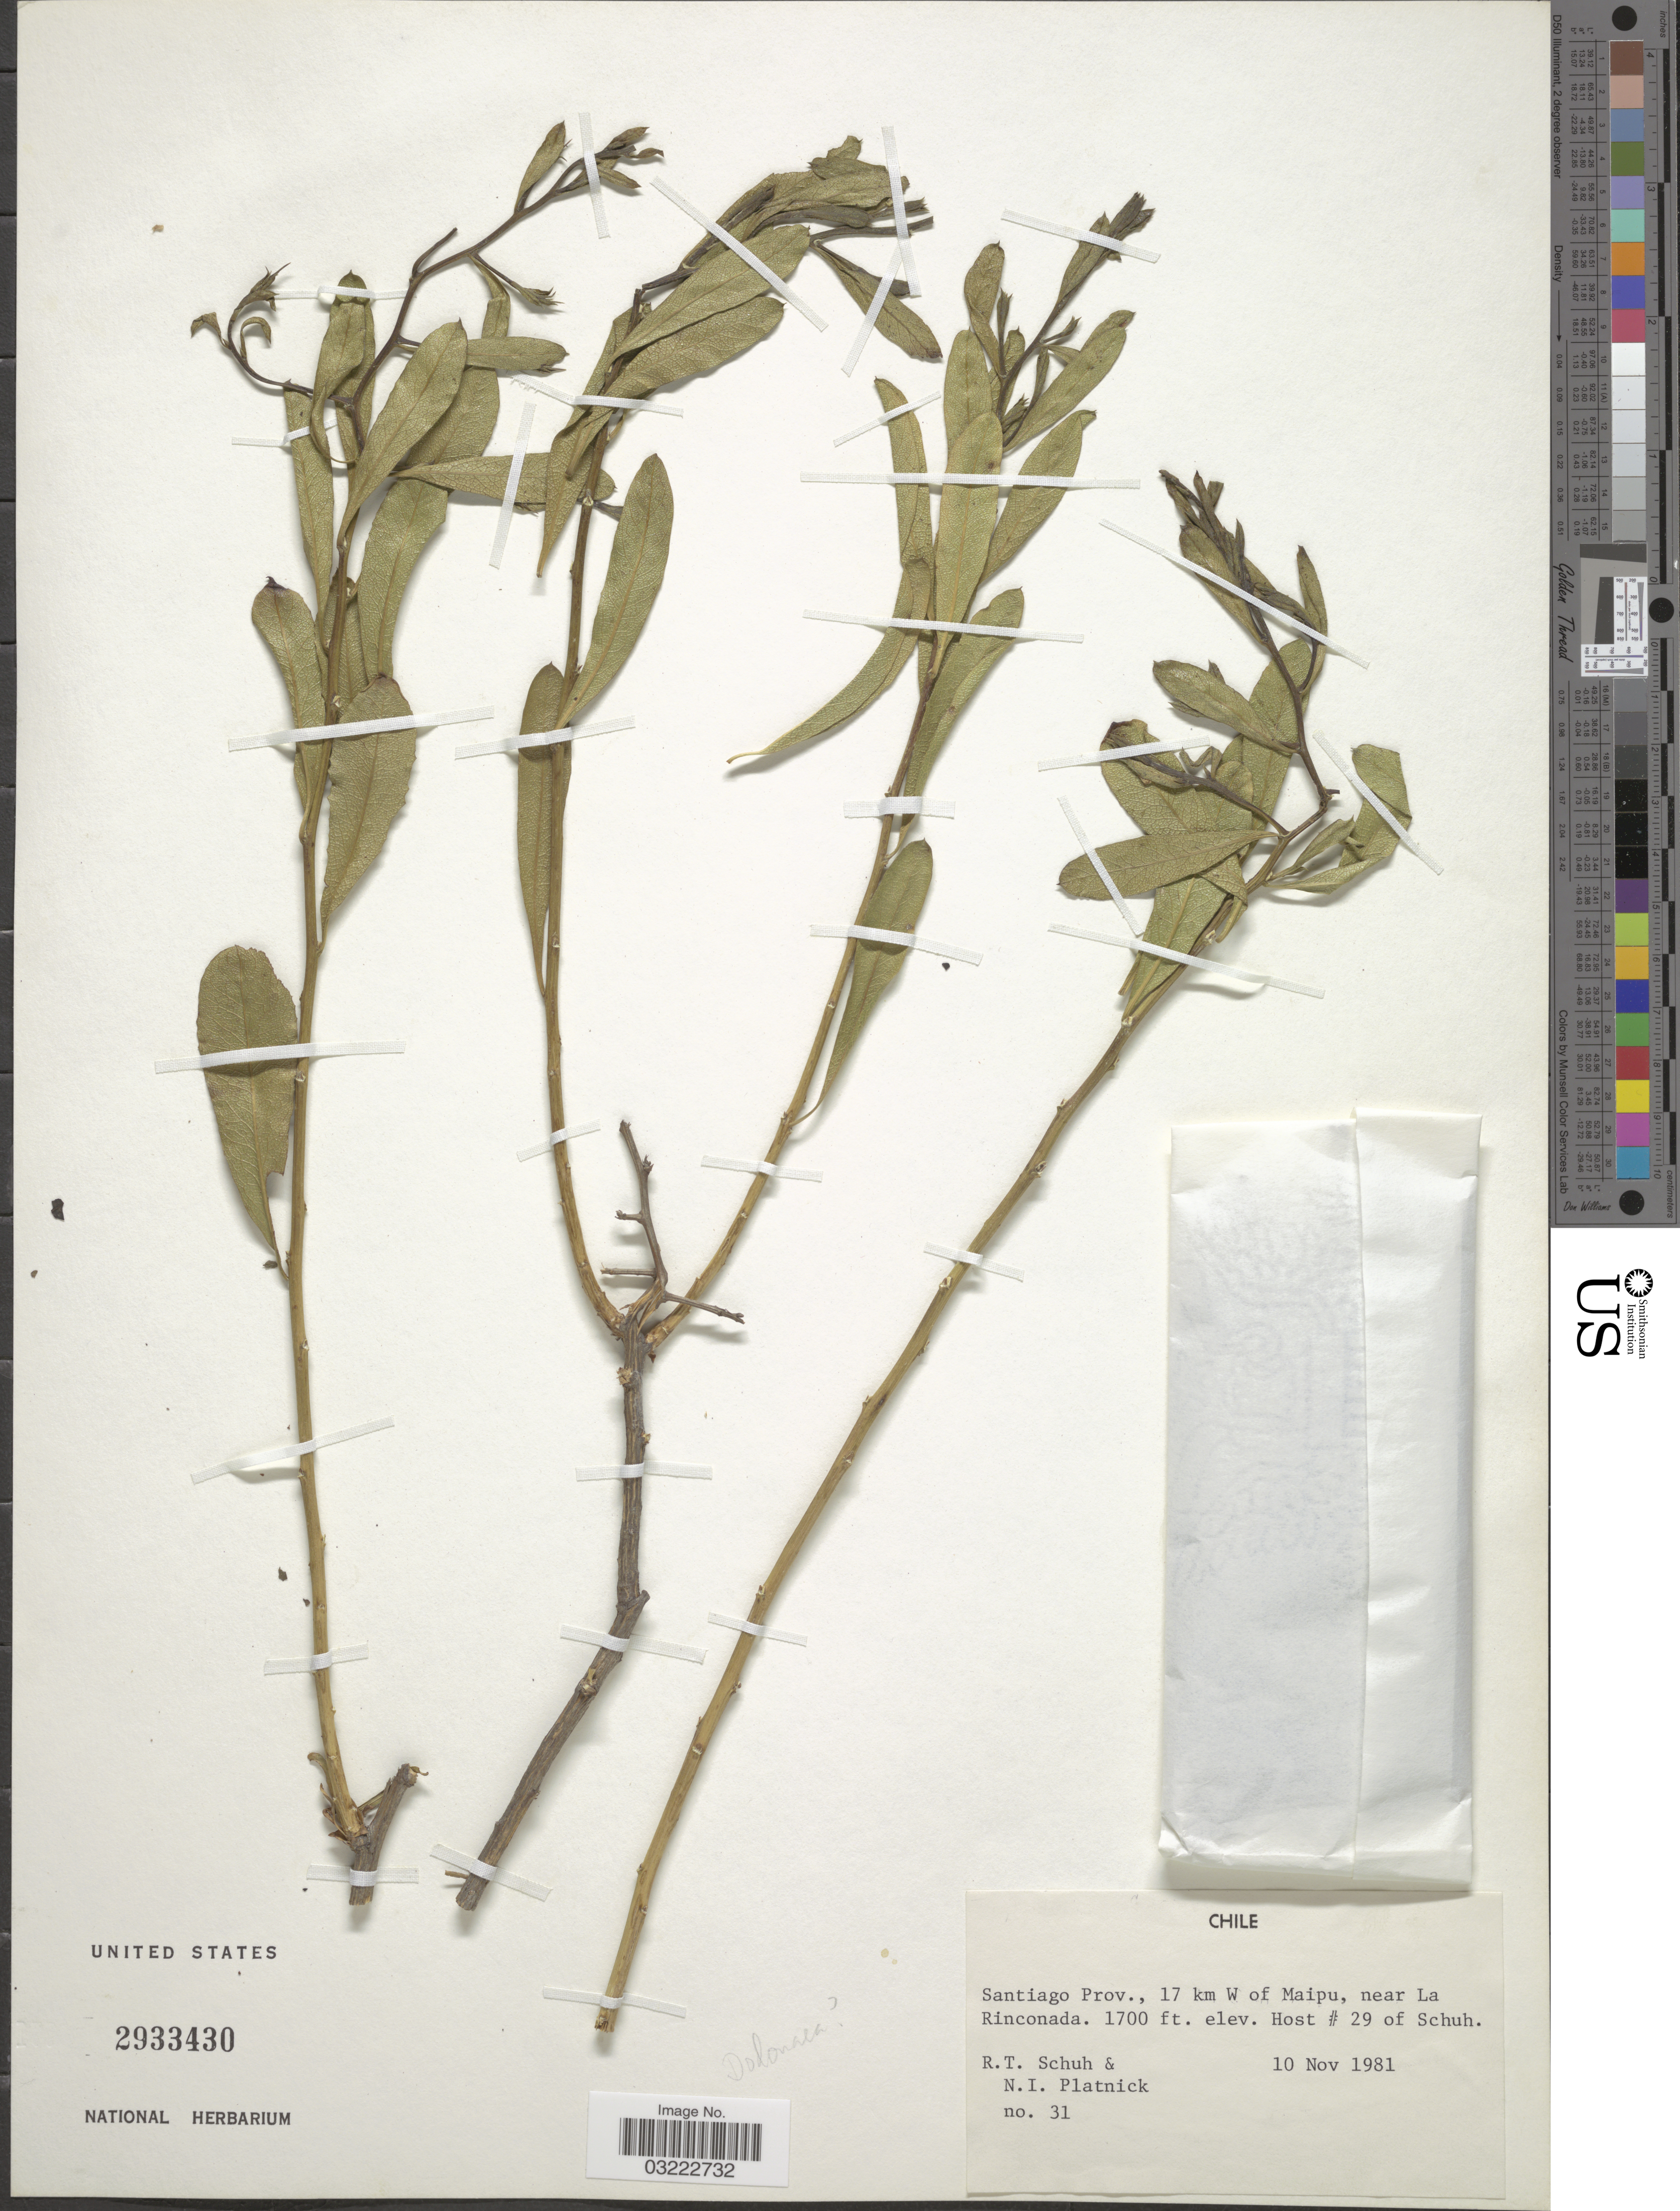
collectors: R. Schuh & N. Platnick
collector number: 31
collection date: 1981-11-10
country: Chile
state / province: Región Metropolitana (RM)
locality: Santiago Prov., 17 km W of Maipu, near La Rinconada. Host #29 of Schuh.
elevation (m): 518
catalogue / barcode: US 2933430